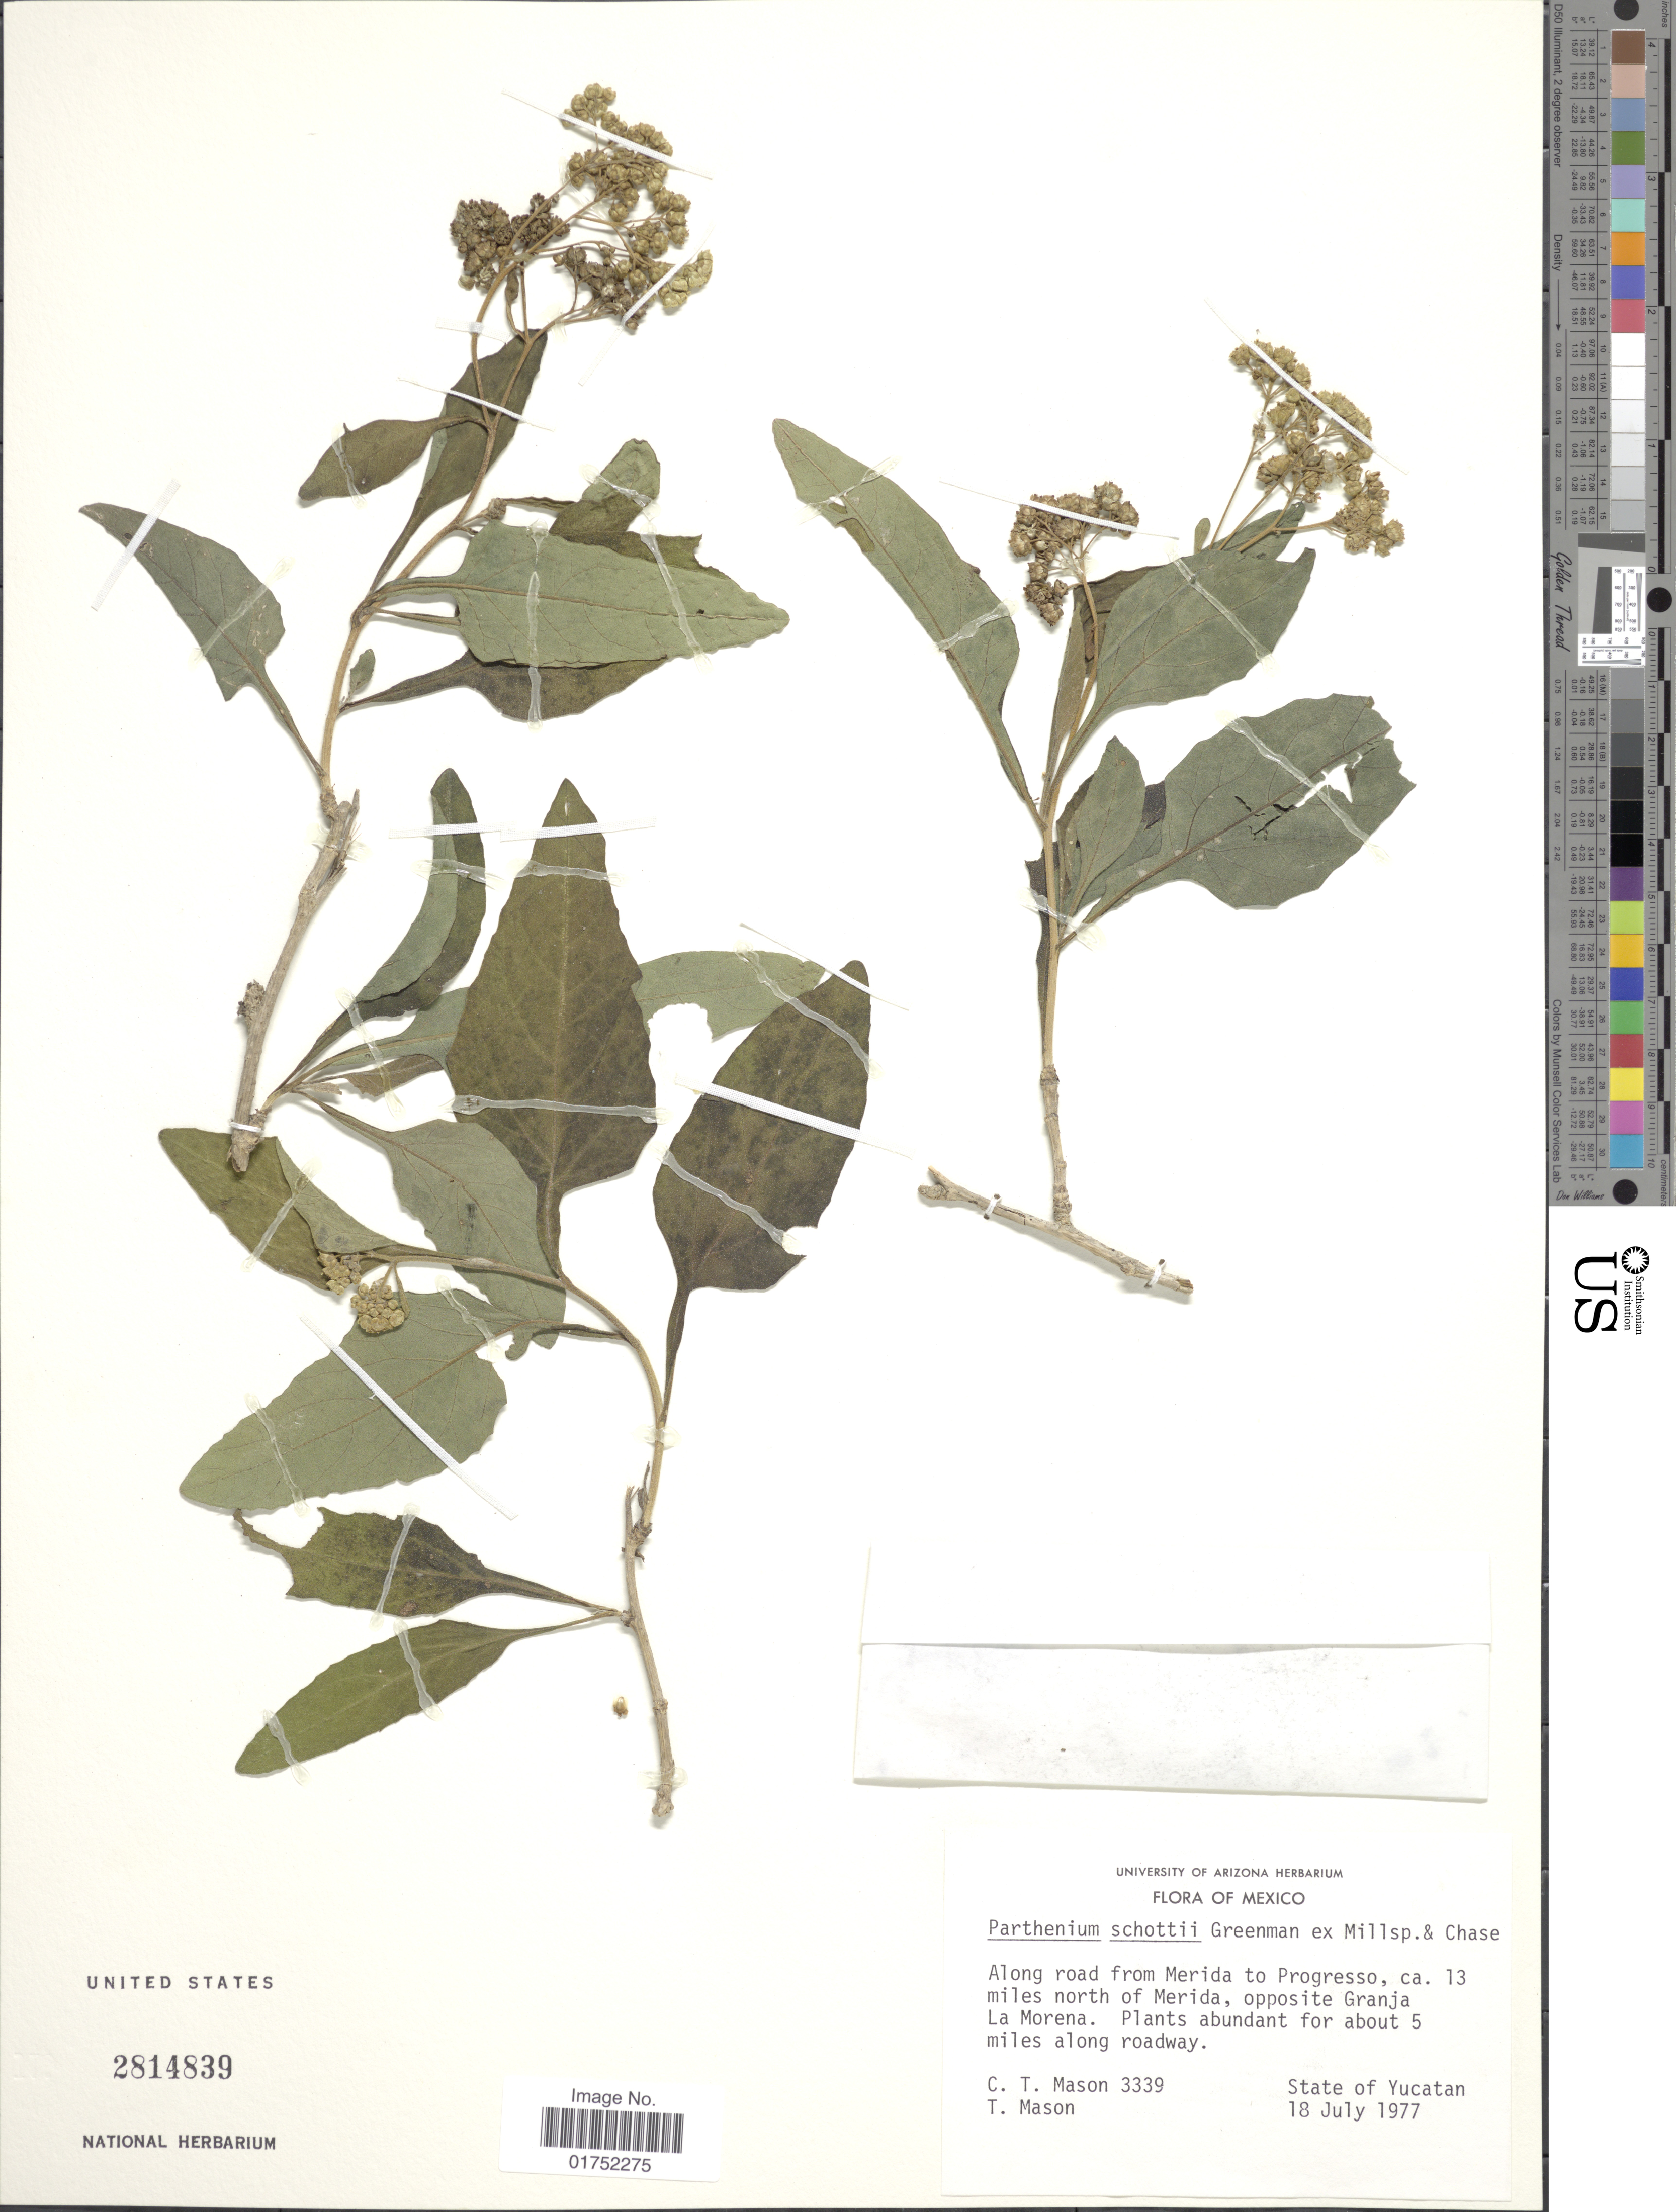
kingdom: Plantae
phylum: Tracheophyta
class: Magnoliopsida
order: Asterales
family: Asteraceae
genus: Parthenium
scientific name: Parthenium schottii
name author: Greenm.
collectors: C. T. Mason & Mason, T.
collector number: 3339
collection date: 1977-07-18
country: Mexico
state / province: Yucatán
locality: Along road from Merida to Progresso, ca 13 miles north of Merida, opposite Granja La Morena, about 5 miles along roadway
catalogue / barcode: US 2814839